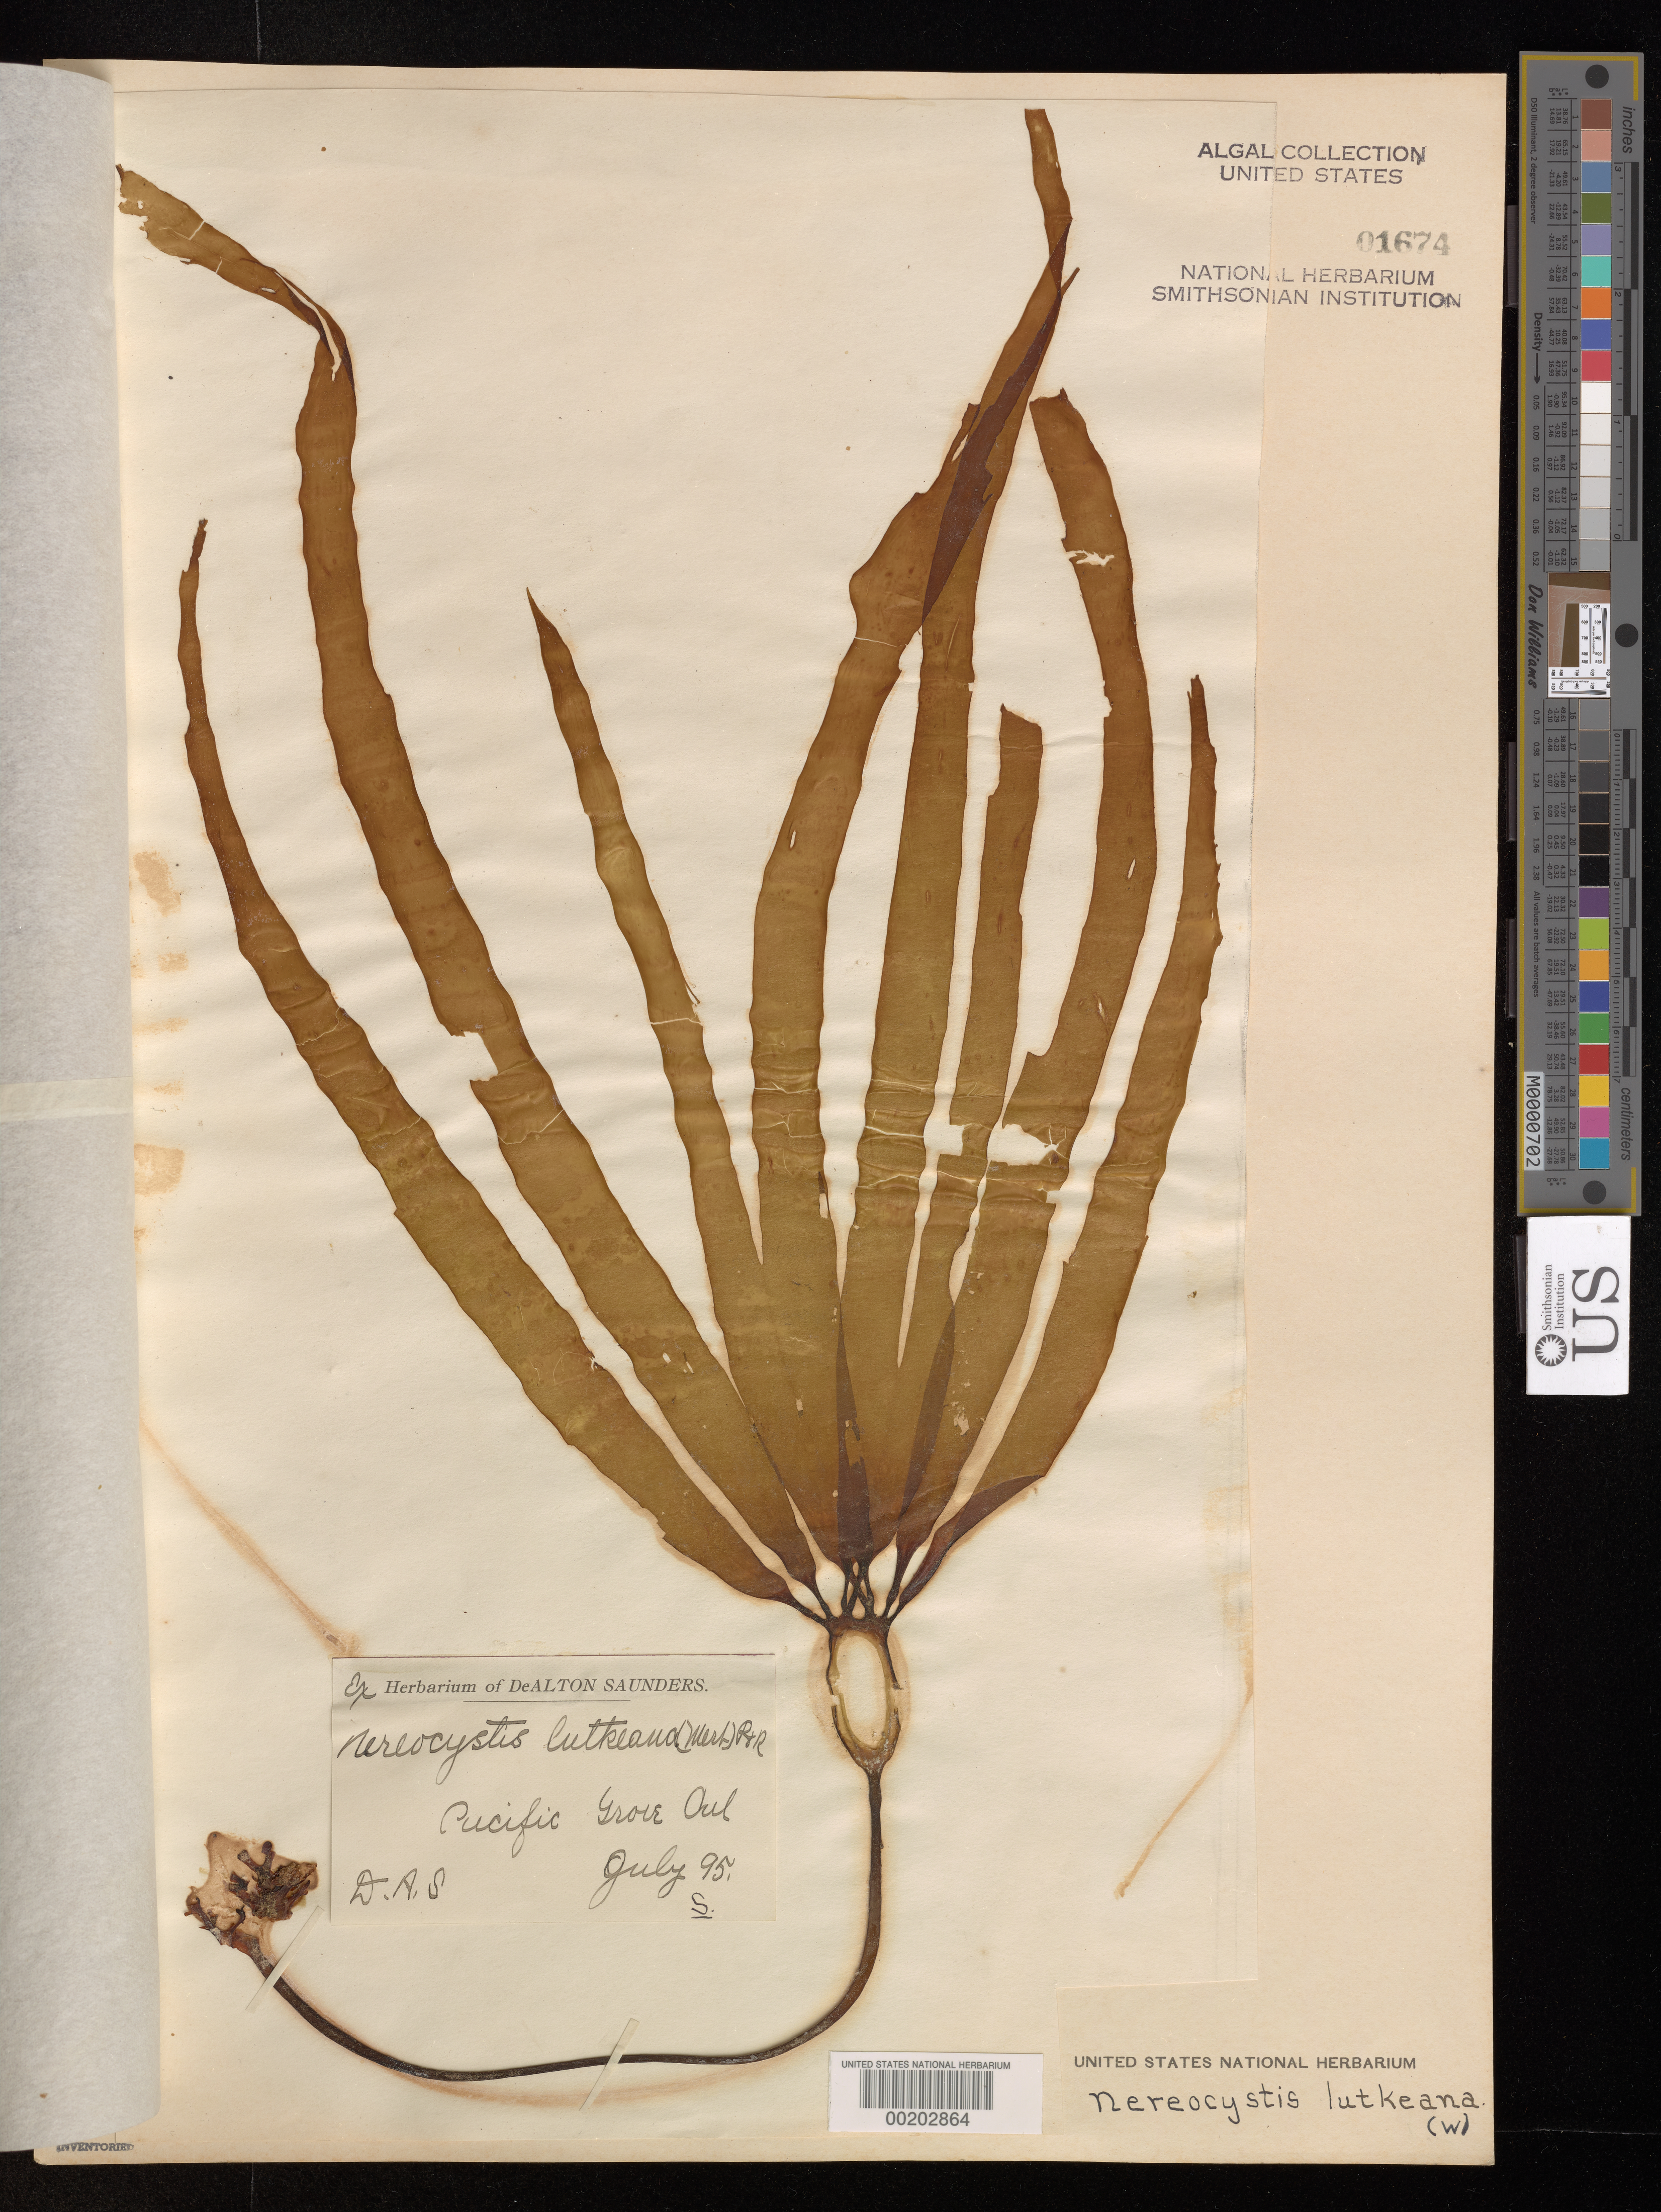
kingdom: Chromista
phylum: Ochrophyta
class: Phaeophyceae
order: Laminariales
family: Laminariaceae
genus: Nereocystis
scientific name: Nereocystis luetkeana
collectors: D. Saunders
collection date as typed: Jul 1895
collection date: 1895-07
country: United States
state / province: California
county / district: Monterey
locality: Pacific Grove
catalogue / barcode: US 1674